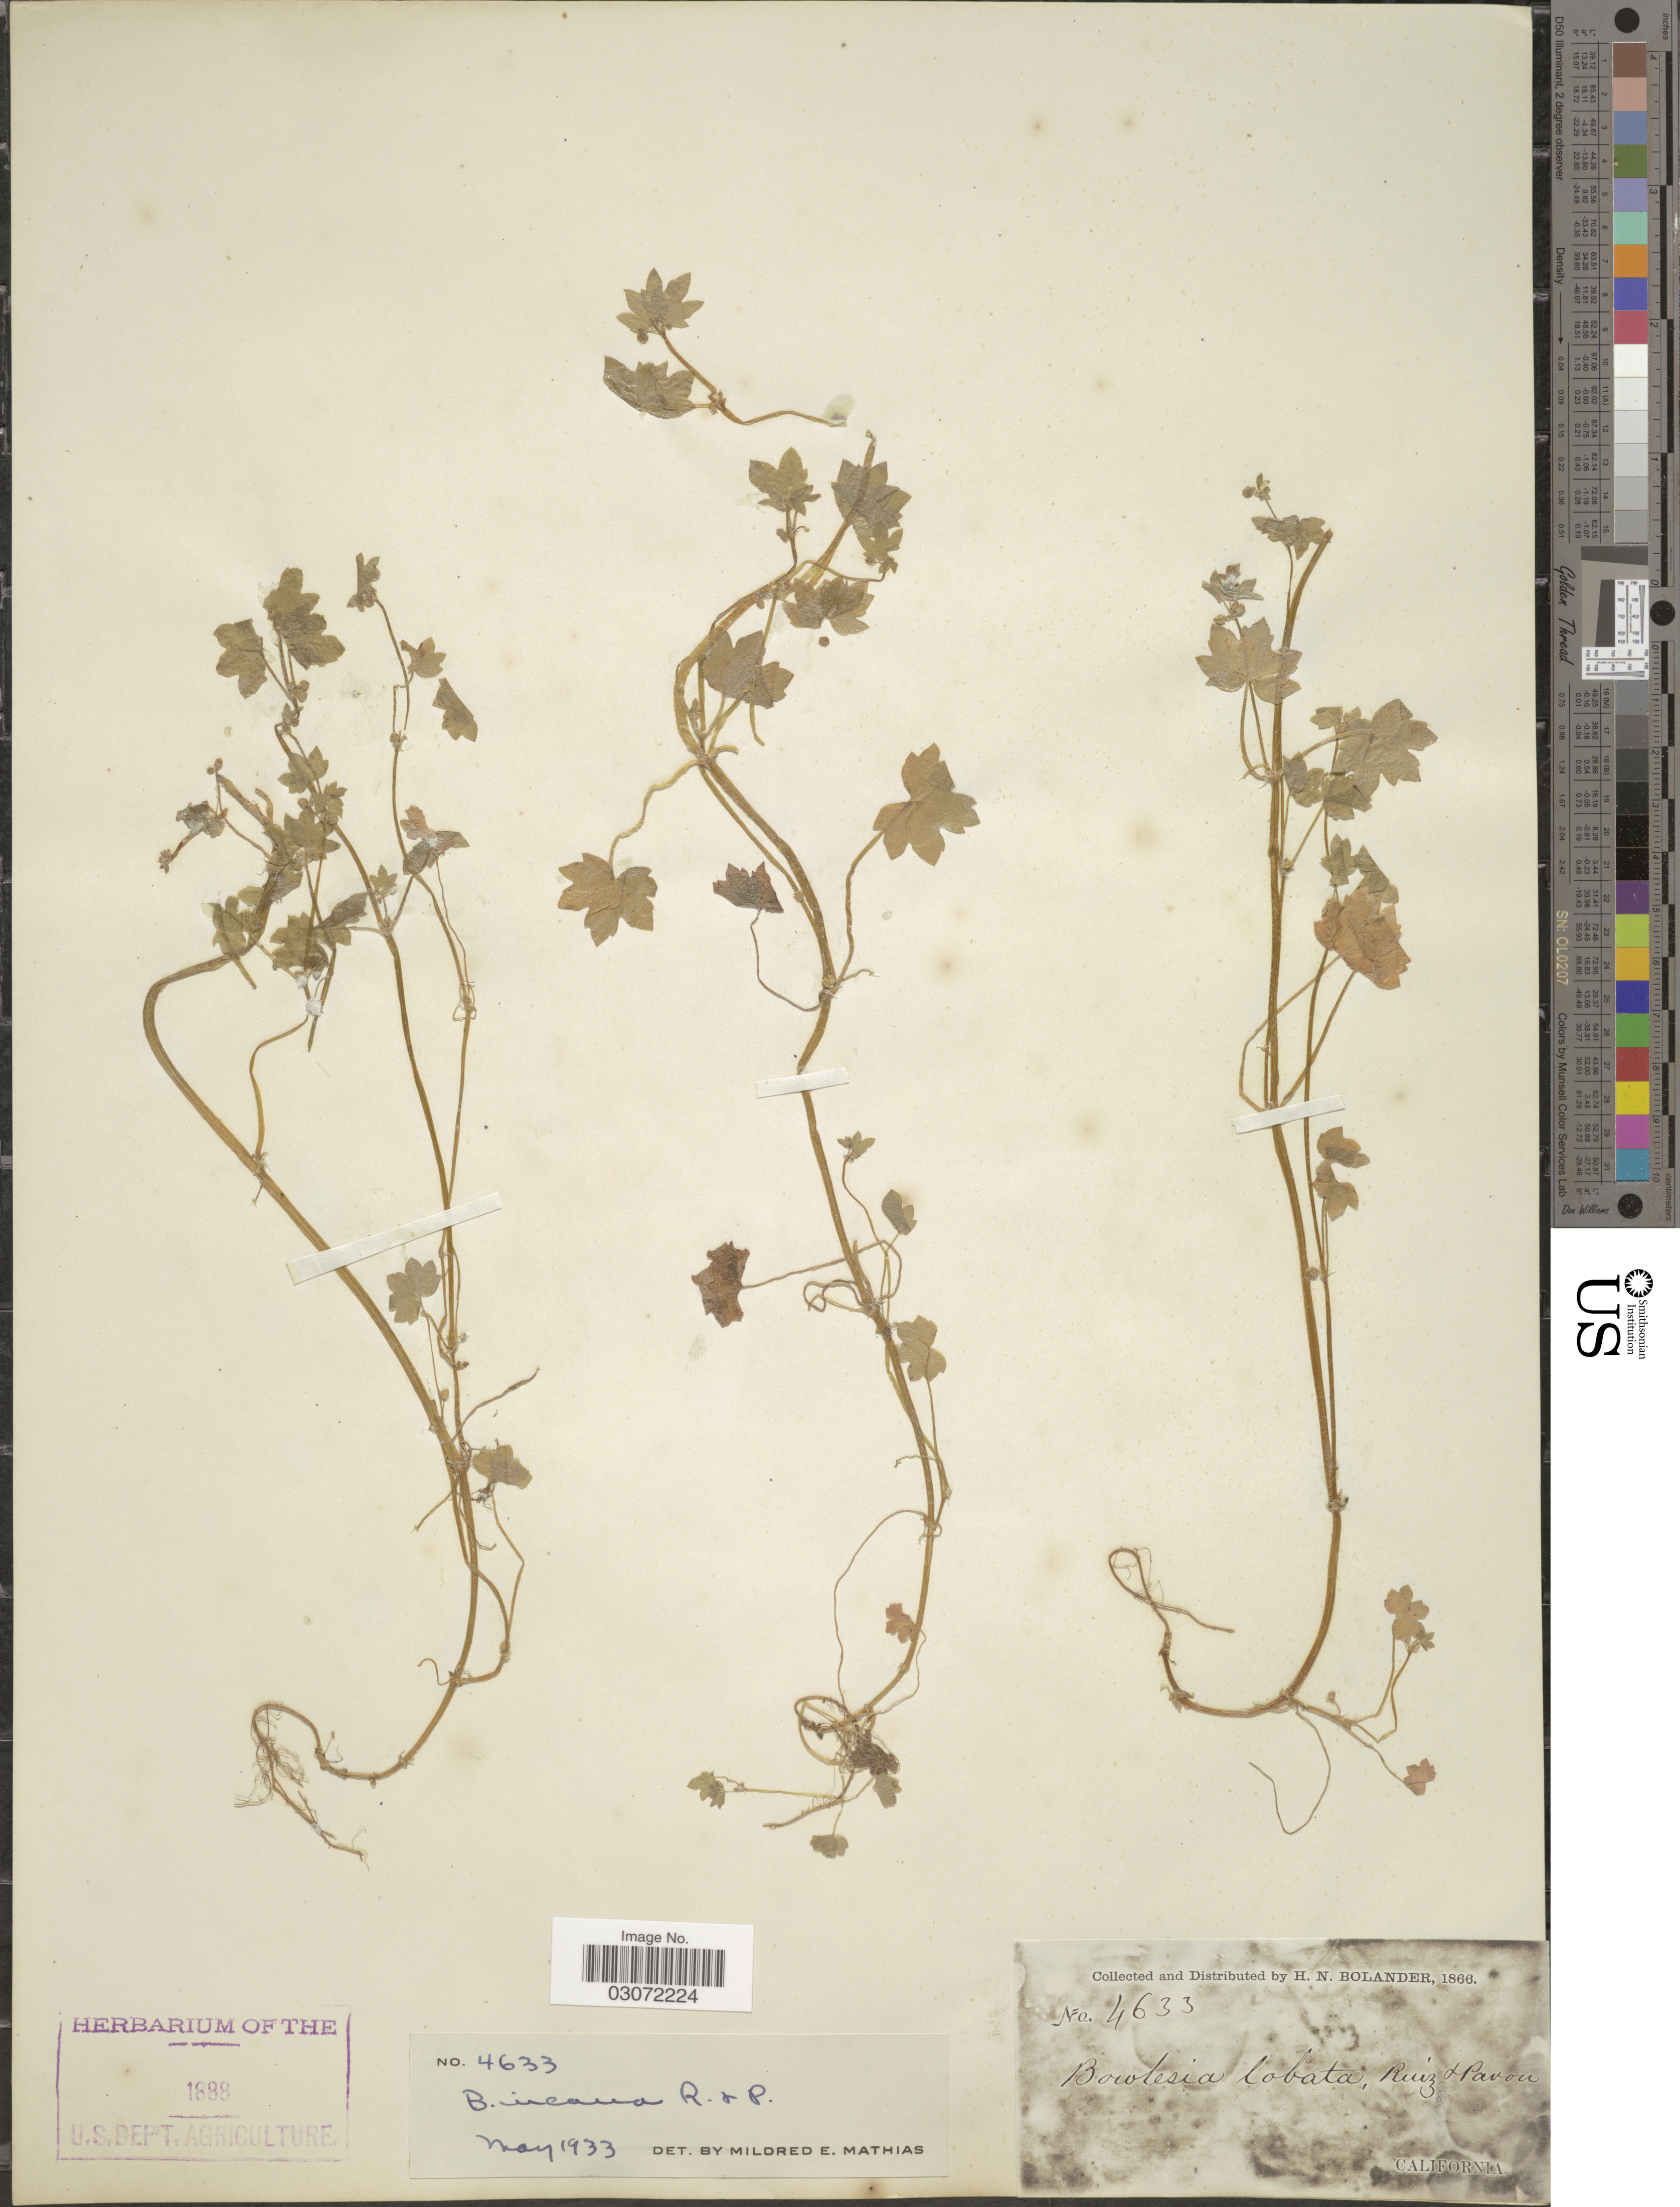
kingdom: Plantae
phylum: Tracheophyta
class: Magnoliopsida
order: Apiales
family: Apiaceae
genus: Bowlesia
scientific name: Bowlesia incana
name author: Ruiz & Pav.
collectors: H. Bolander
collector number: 4633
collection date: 1866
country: United States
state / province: California